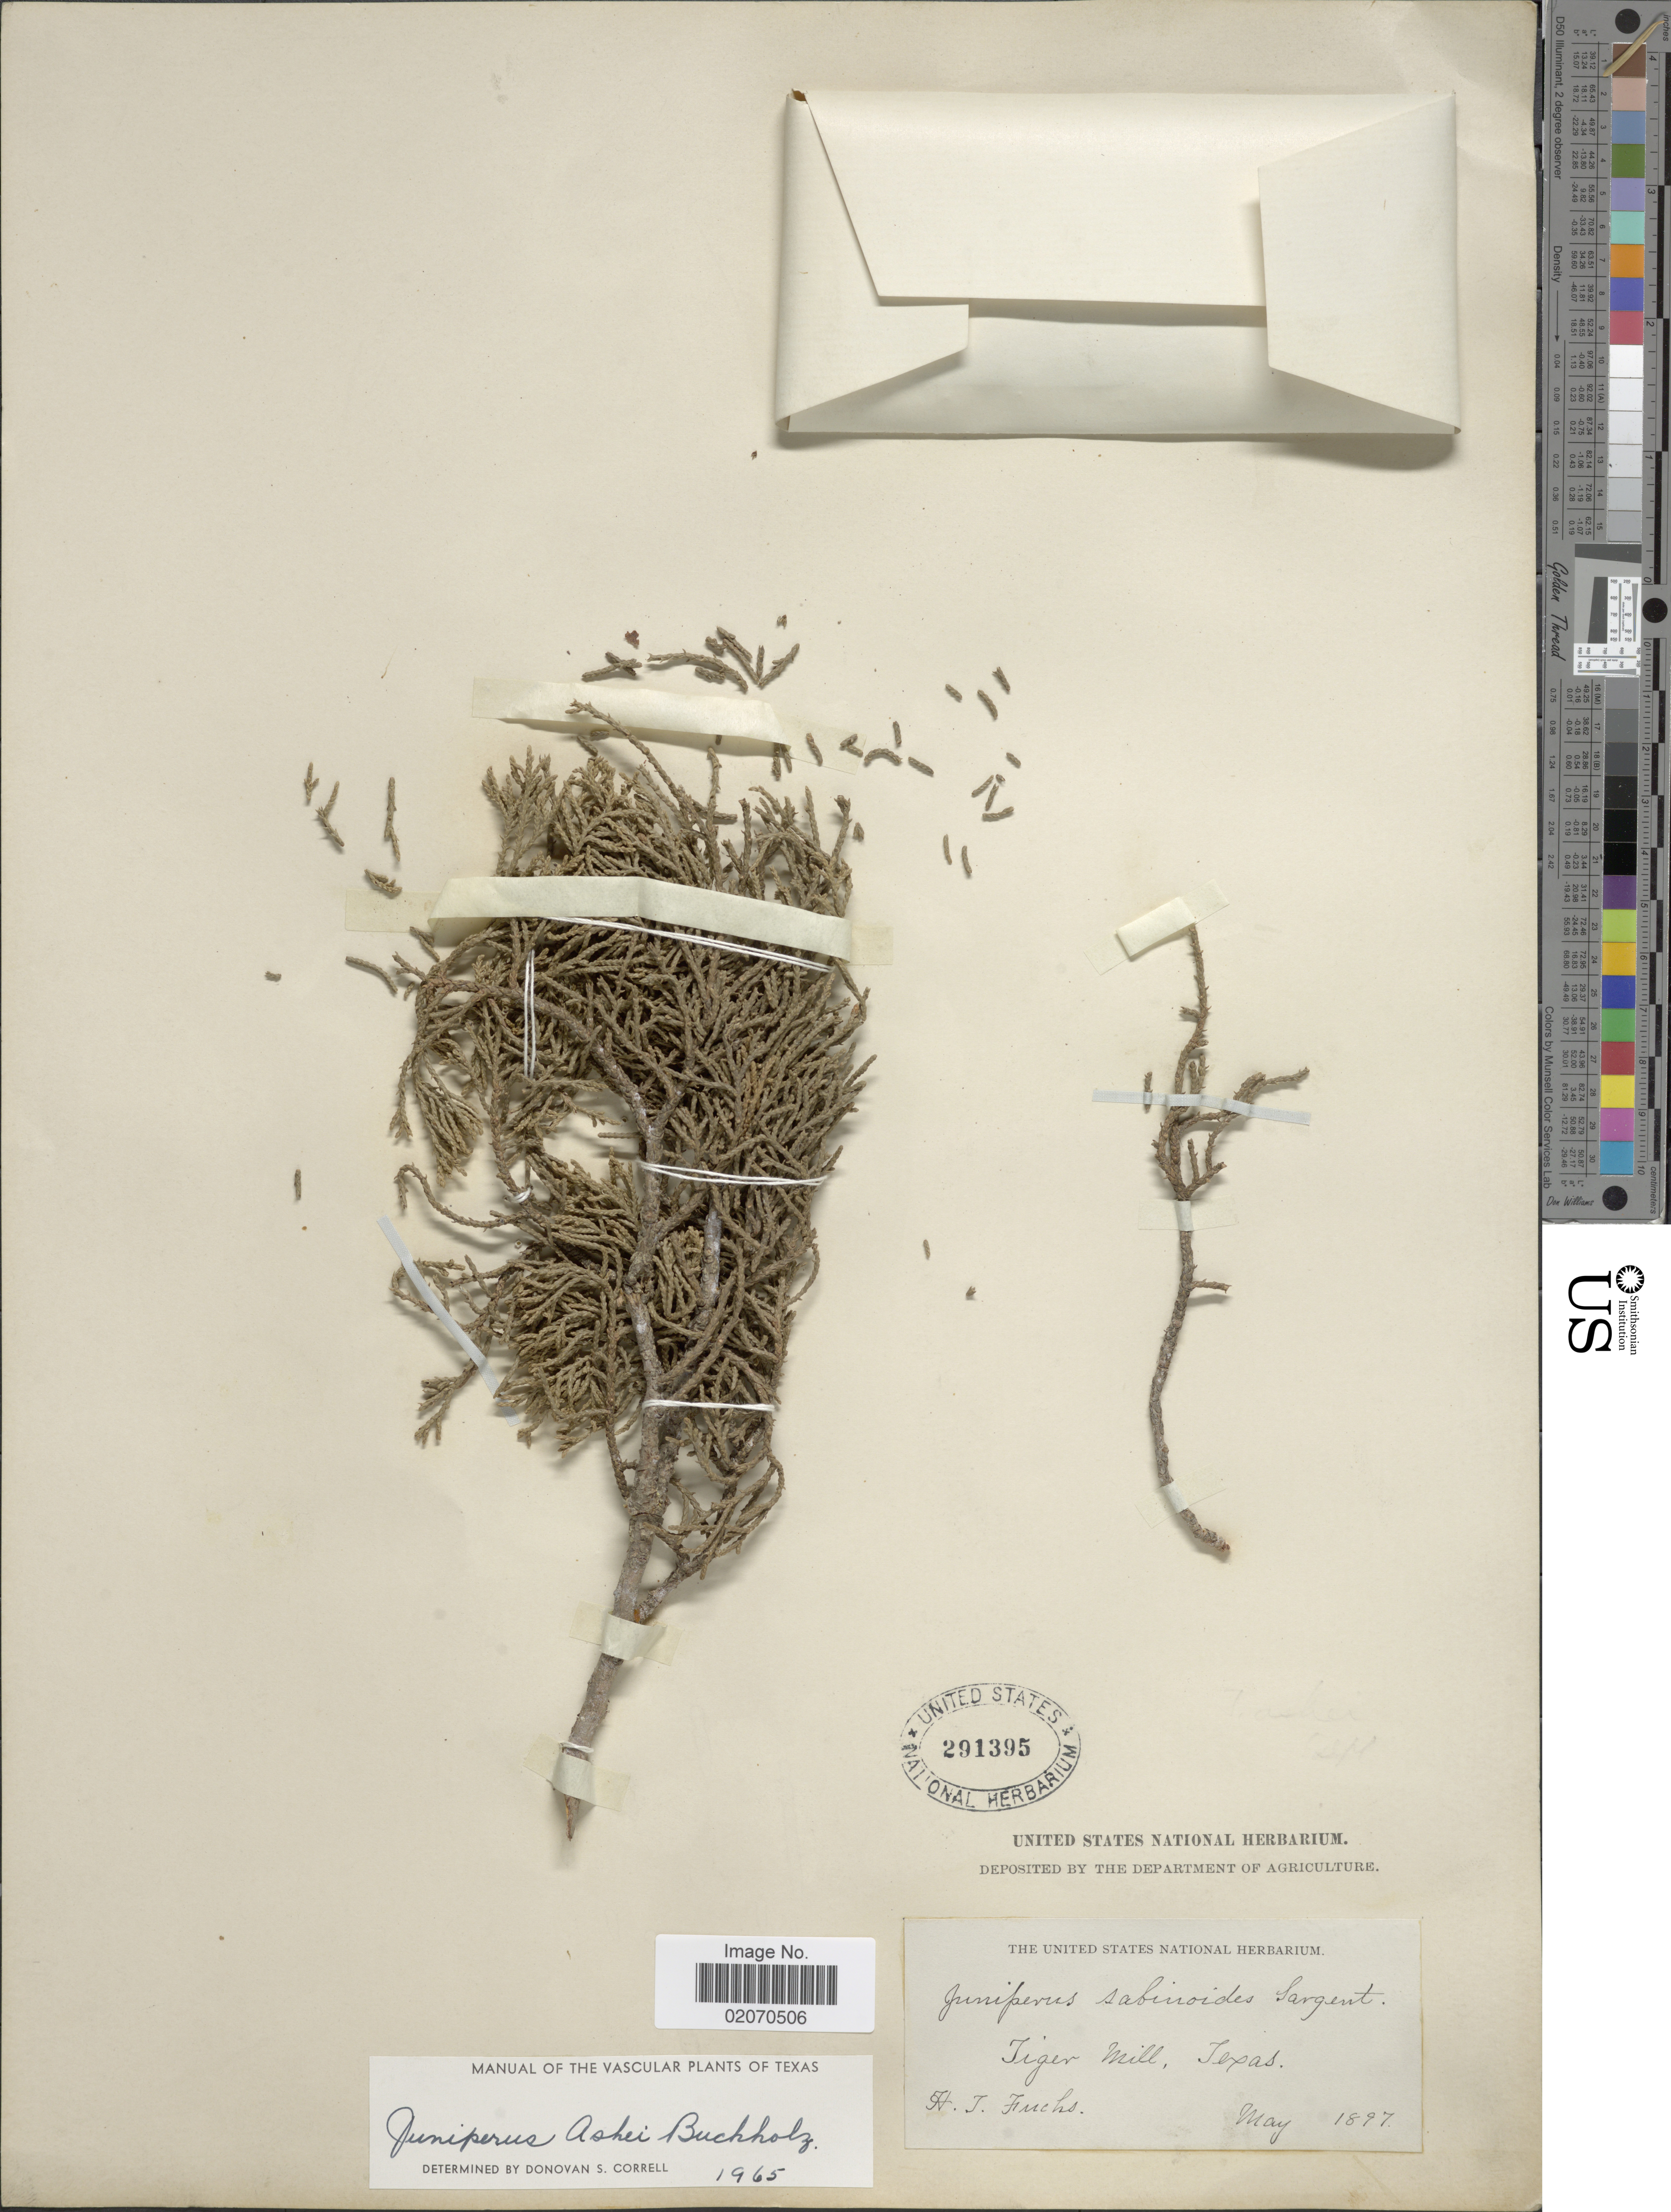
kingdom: Plantae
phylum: Tracheophyta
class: Pinopsida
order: Pinales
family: Cupressaceae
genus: Juniperus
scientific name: Juniperus ashei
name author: J. Buchholz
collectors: H. Fuchs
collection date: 1897-05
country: United States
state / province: Texas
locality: Tiger Mill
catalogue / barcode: US 291395